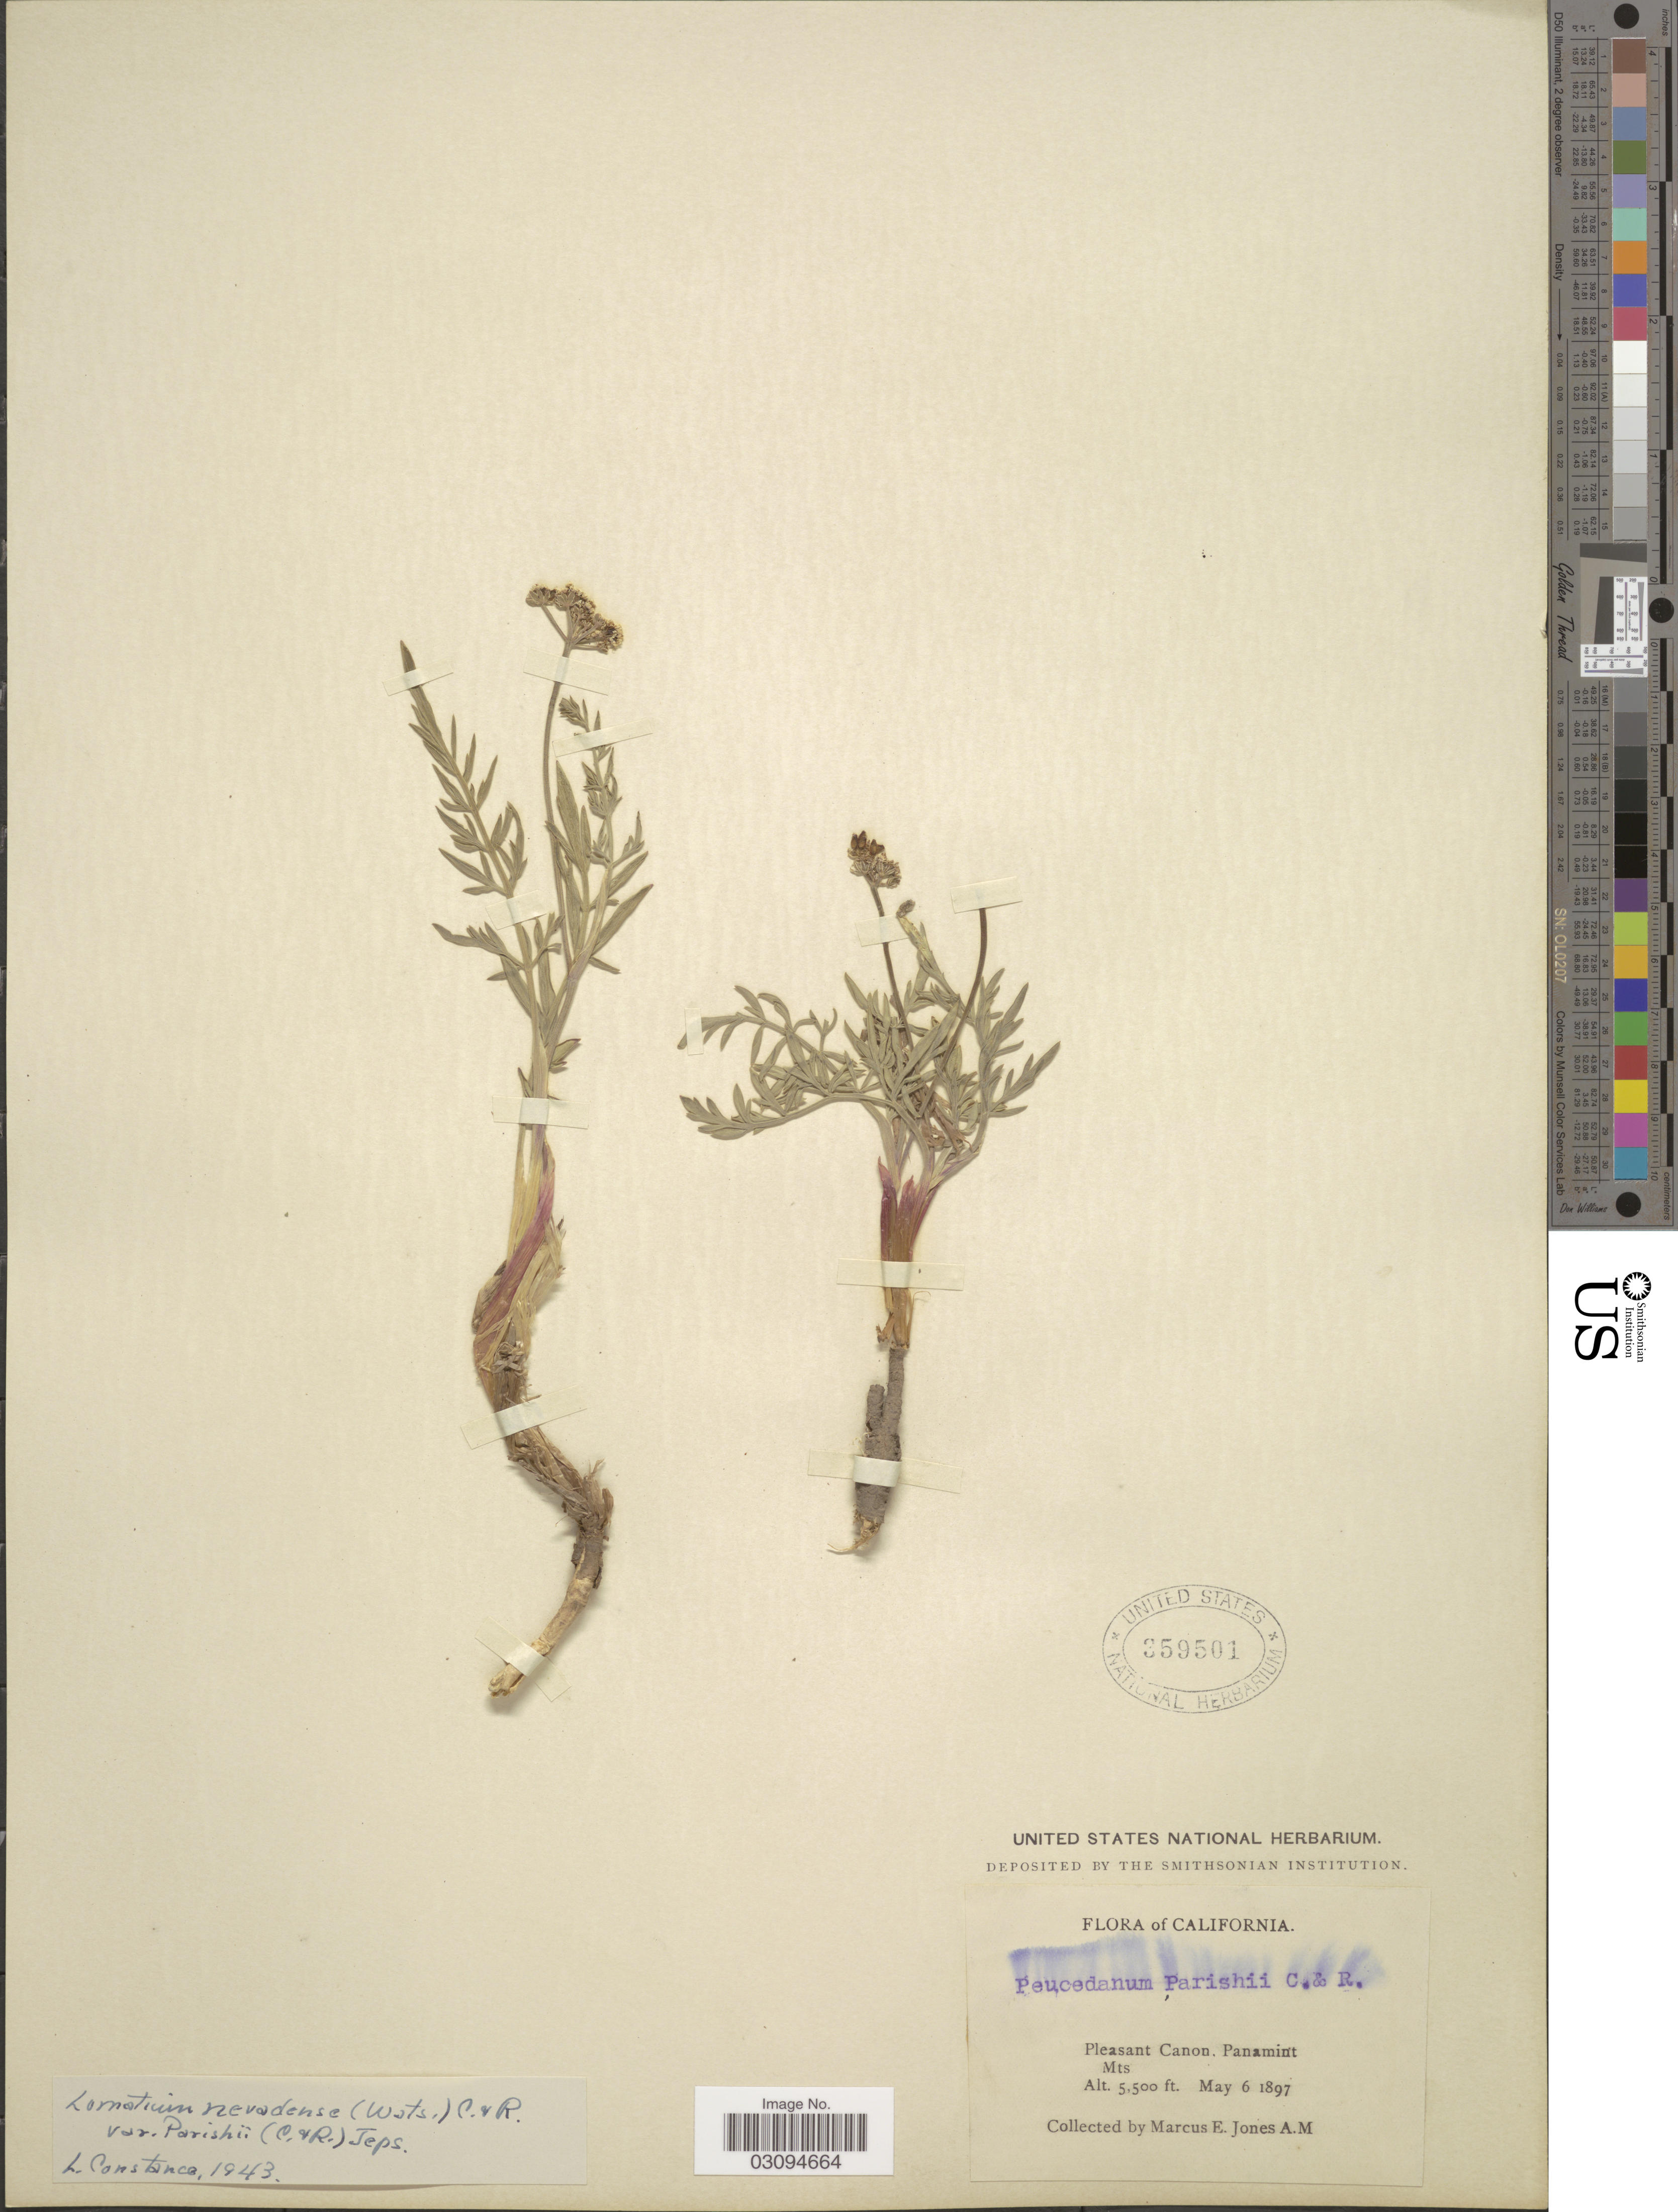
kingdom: Plantae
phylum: Tracheophyta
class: Magnoliopsida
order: Apiales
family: Apiaceae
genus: Lomatium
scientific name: Lomatium nevadense var. parishii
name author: (J.M. Coult. & Rose) Jeps.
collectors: M. E. Jones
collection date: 1897-05-06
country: United States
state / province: California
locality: Pleasant Canon. Panamint Mts.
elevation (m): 1676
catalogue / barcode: US 359501